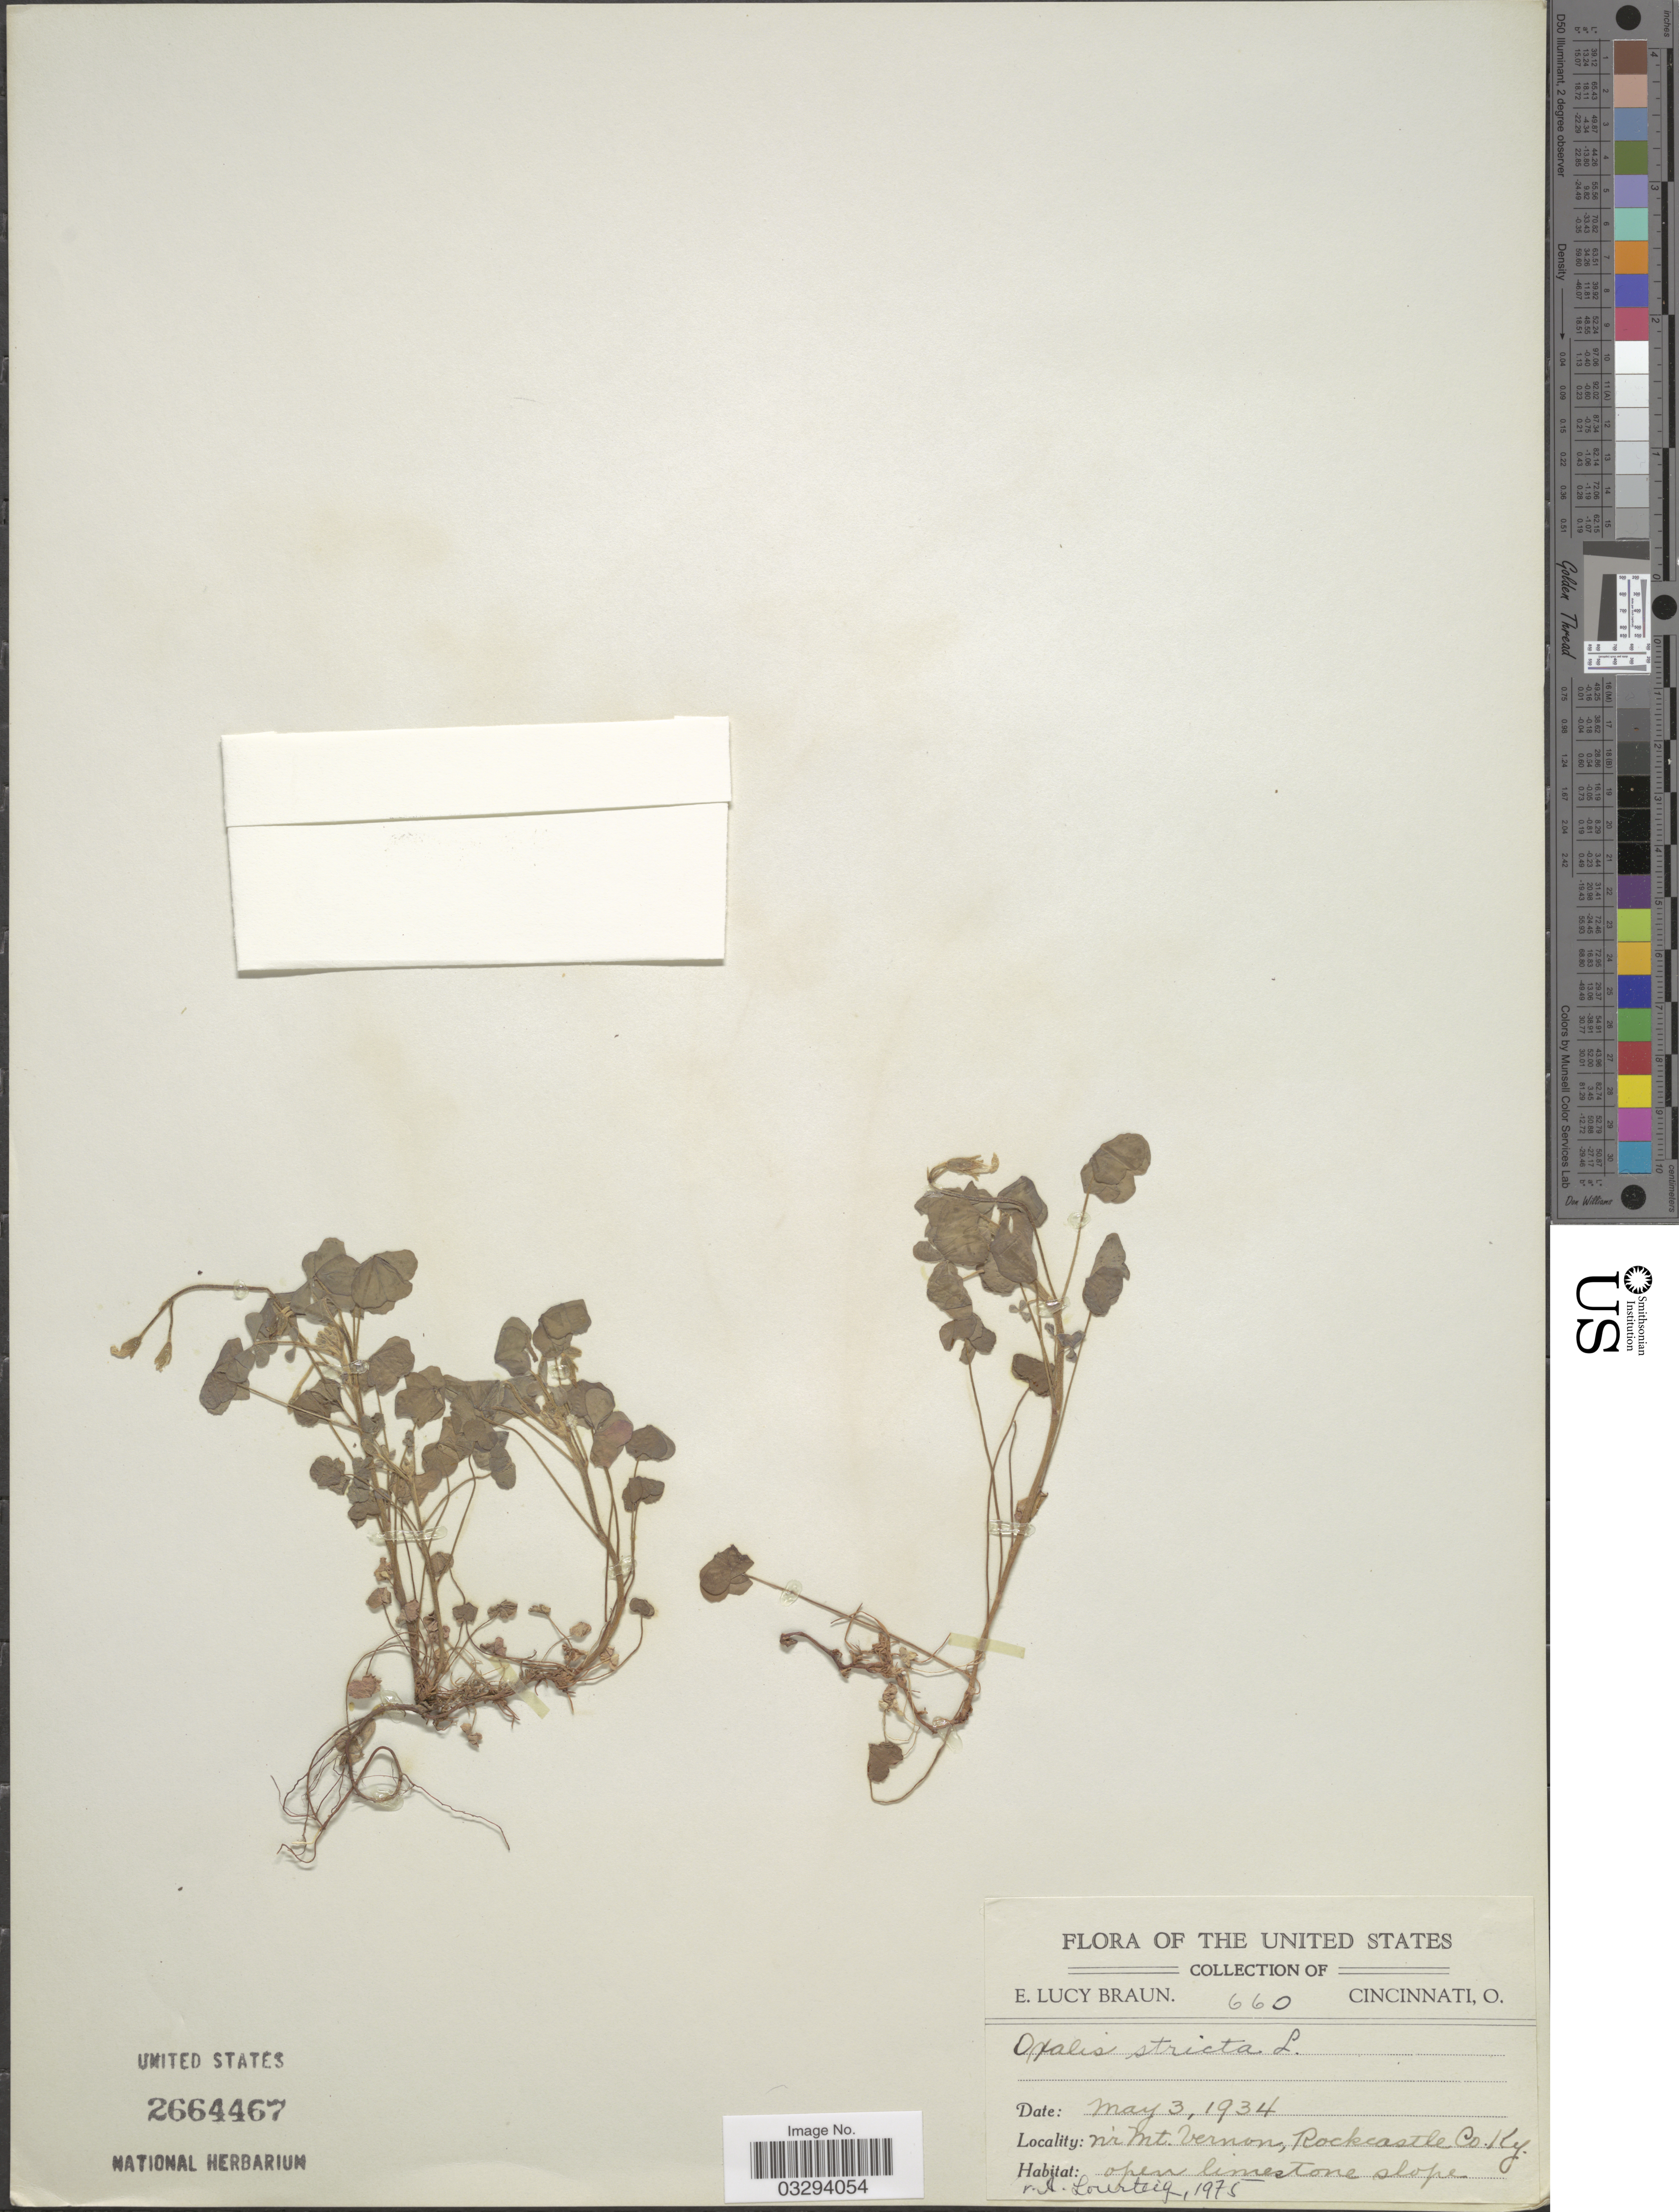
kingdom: Plantae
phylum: Tracheophyta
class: Magnoliopsida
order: Oxalidales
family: Oxalidaceae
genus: Oxalis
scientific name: Oxalis stricta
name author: L.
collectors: E. L. Braun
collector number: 660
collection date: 1934-05-03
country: United States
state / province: Kentucky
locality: Nr Mrt. Vernon, Rockcastle Co.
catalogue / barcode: US 2664467